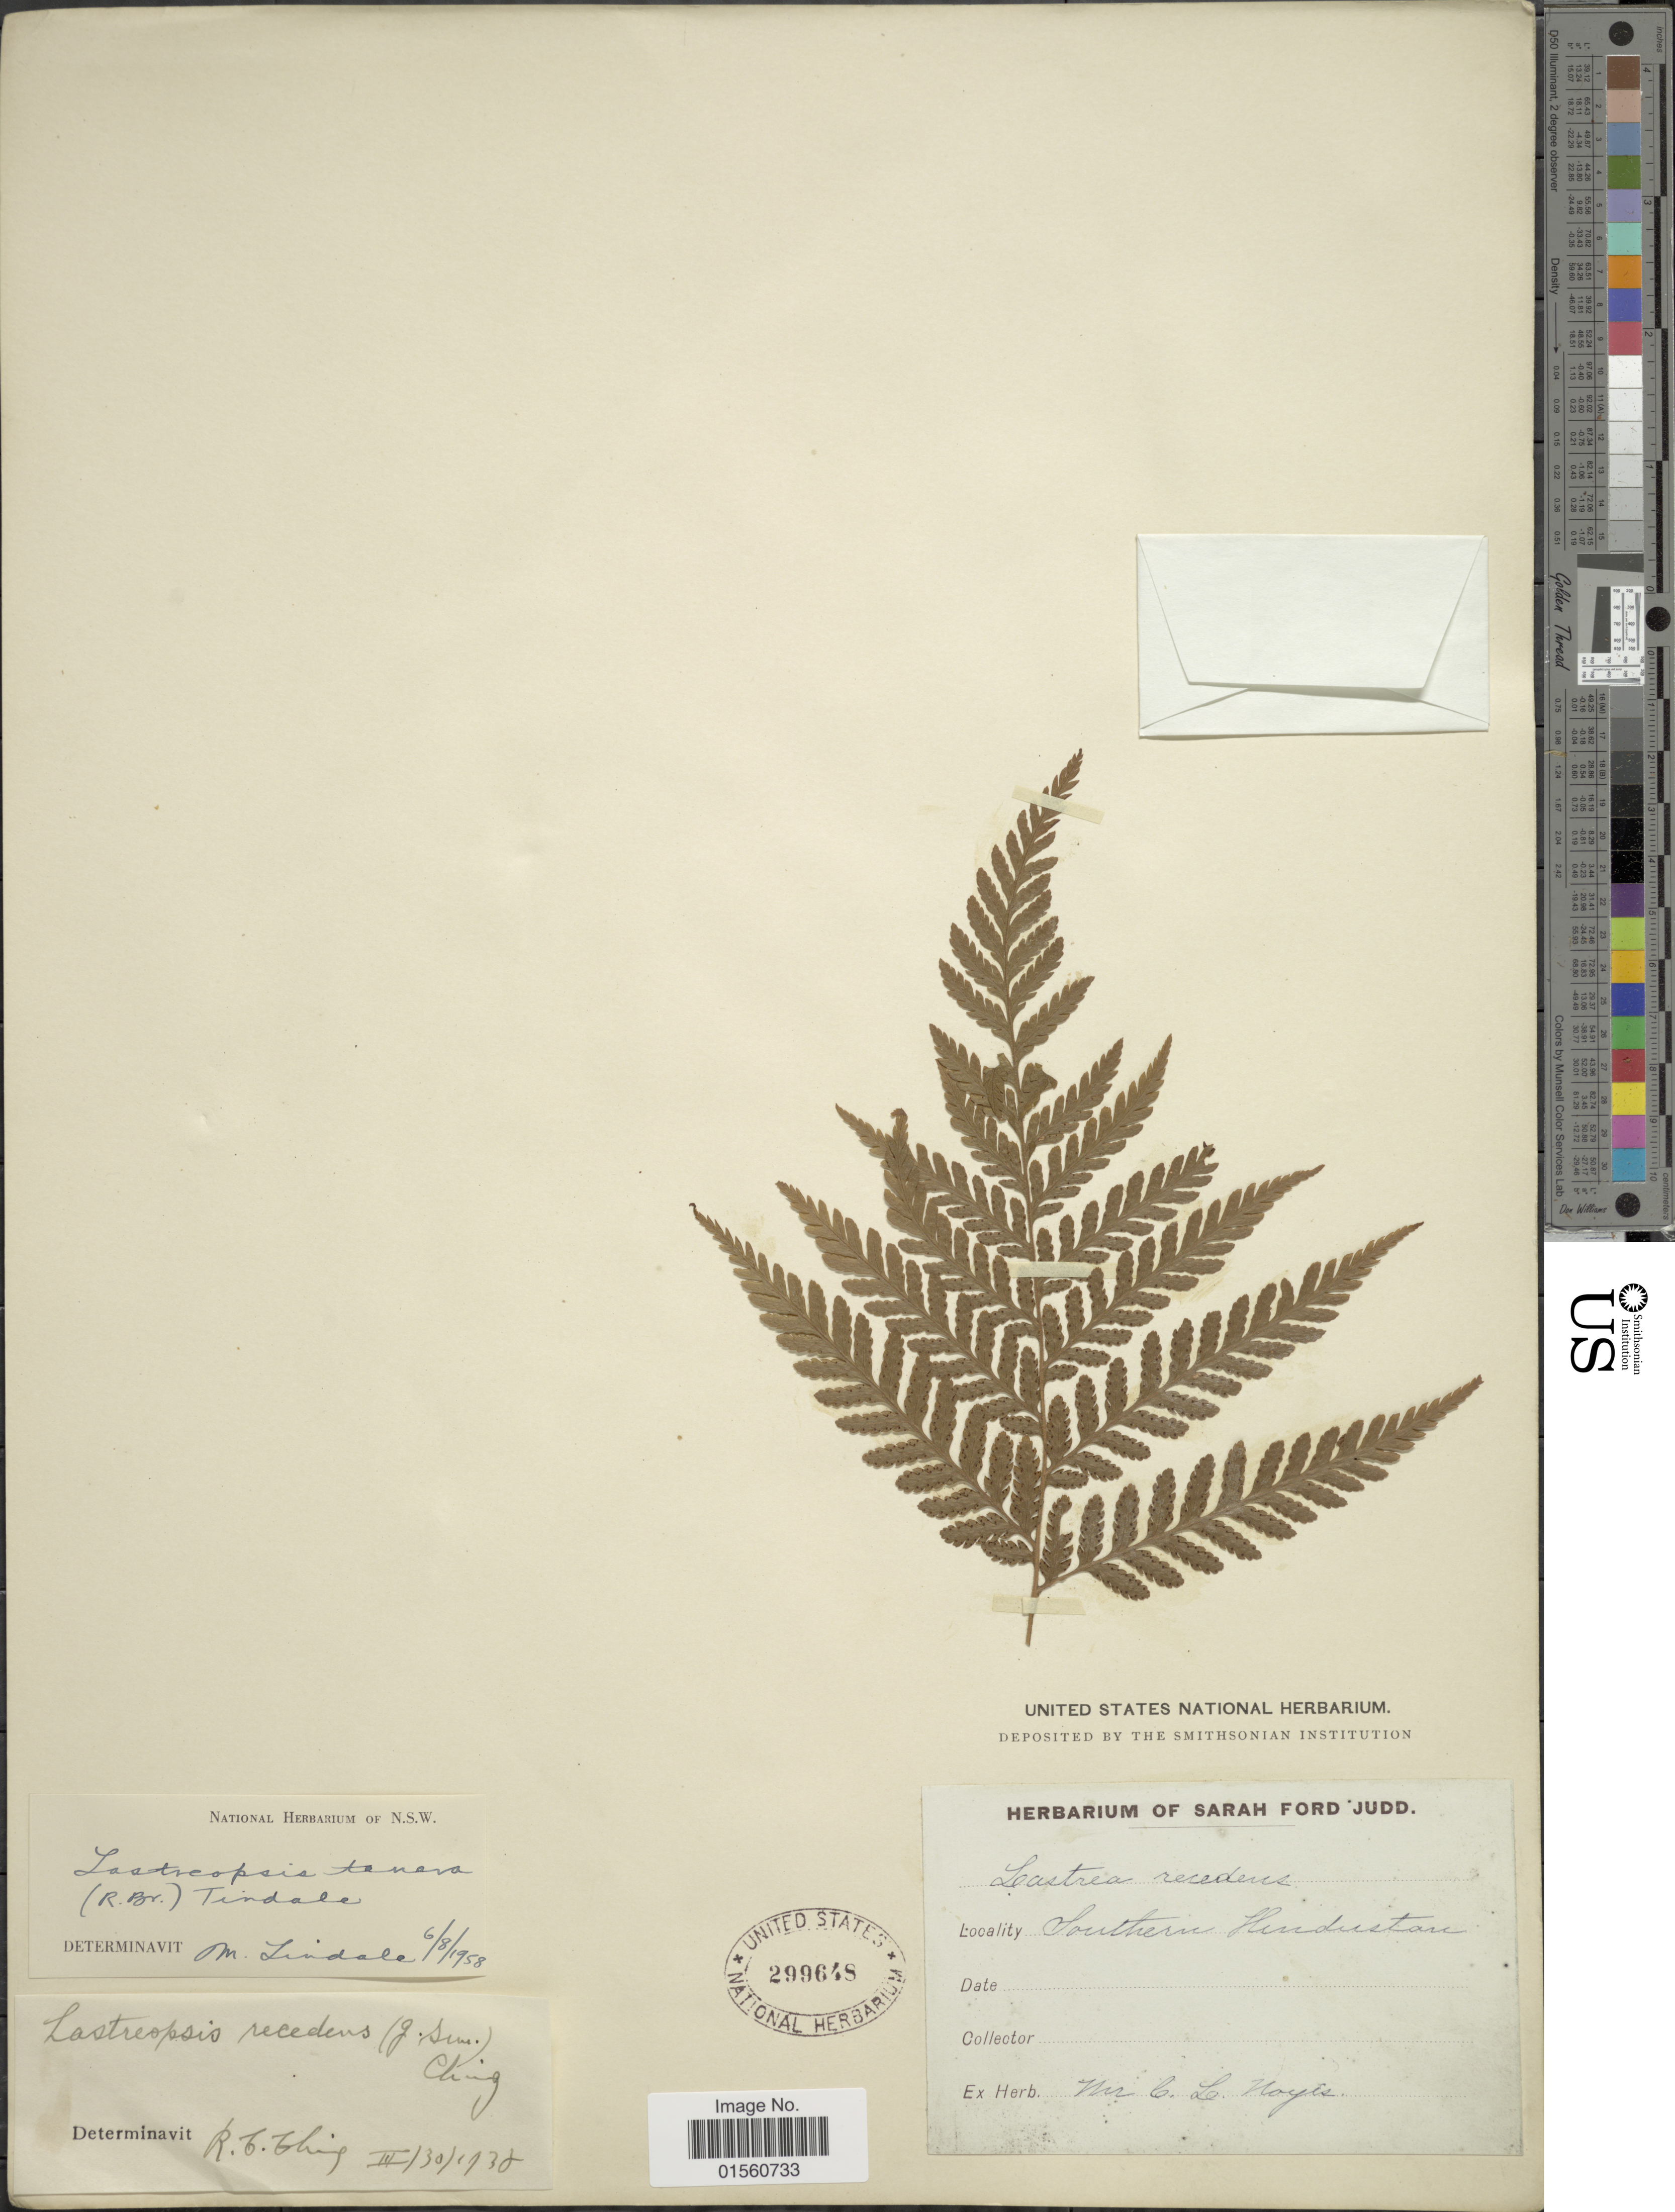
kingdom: Plantae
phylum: Tracheophyta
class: Polypodiopsida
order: Polypodiales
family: Dryopteridaceae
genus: Lastreopsis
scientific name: Lastreopsis tenera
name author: (R. Br.) Tindale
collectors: C. Noyes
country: India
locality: Southern Hindustan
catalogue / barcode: US 299648